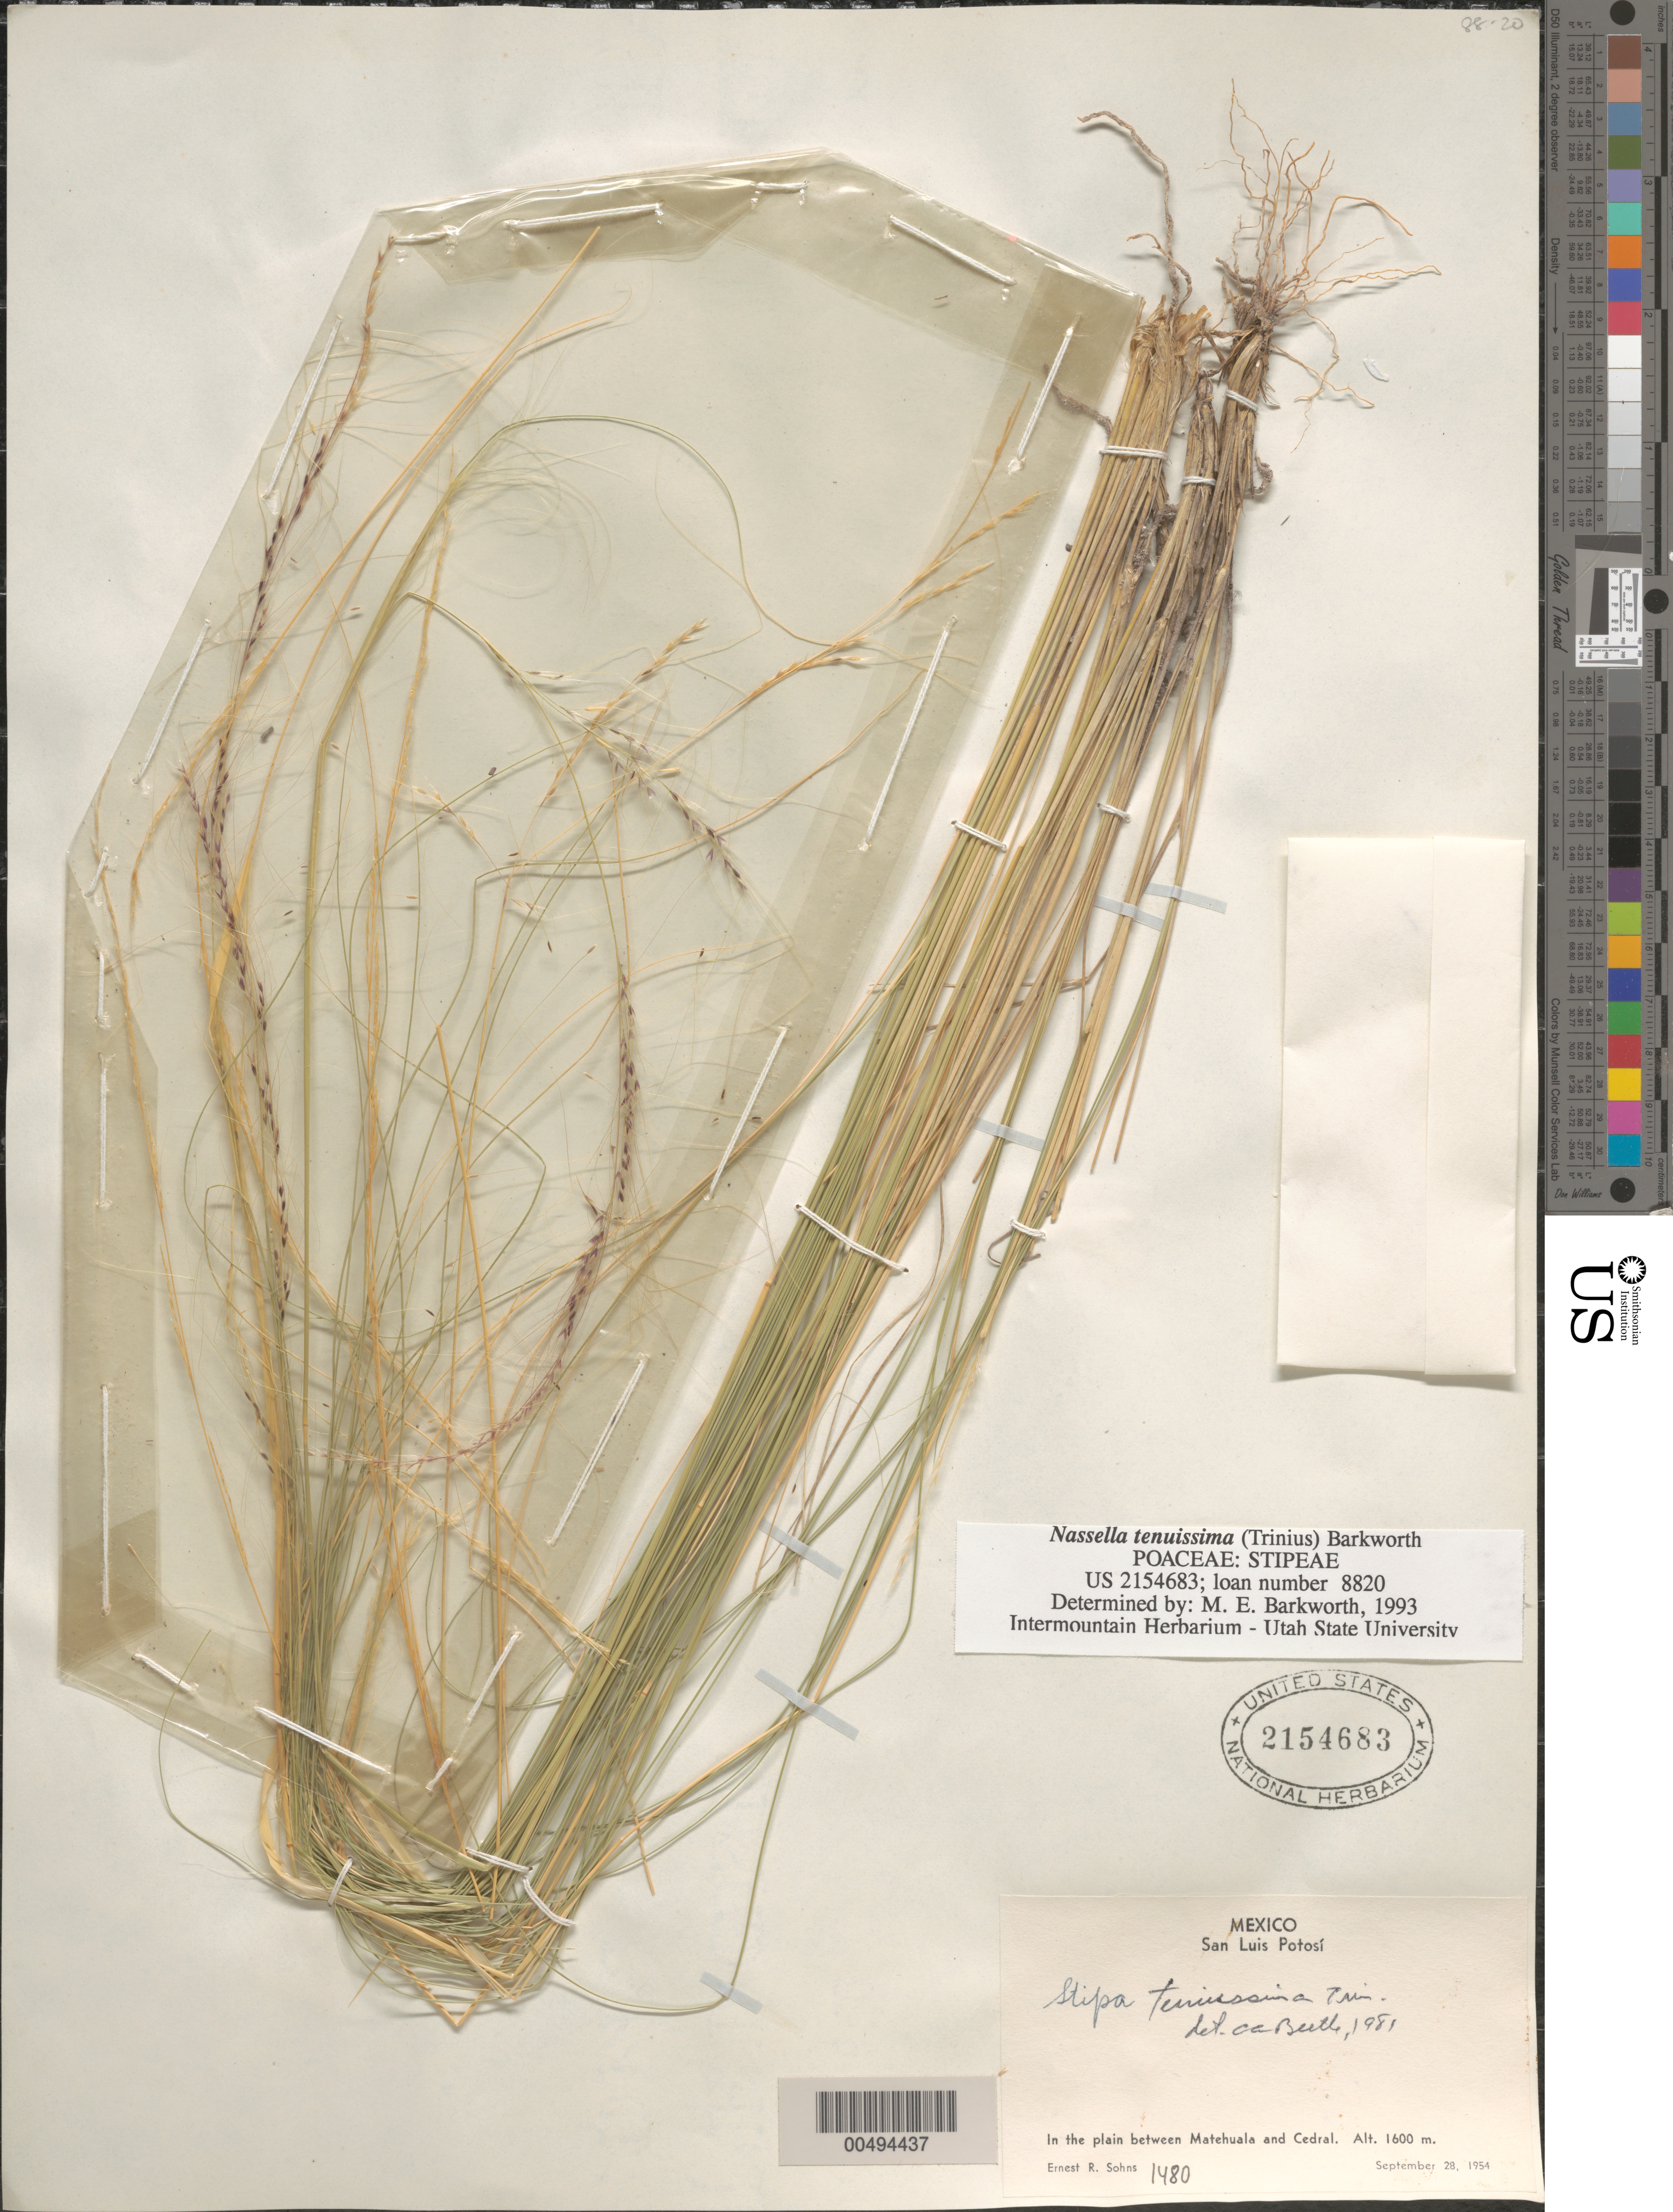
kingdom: Plantae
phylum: Tracheophyta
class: Liliopsida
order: Poales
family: Poaceae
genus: Nassella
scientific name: Nassella tenuissima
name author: (Trin.) Barkworth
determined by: Barkworth, M. E.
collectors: E. R. Sohns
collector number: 1480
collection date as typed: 28 Sep 1954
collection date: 1954-09-28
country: Mexico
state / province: San Luis Potosi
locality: Between Matehuala & Cedral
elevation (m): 1600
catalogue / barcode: US 2154683